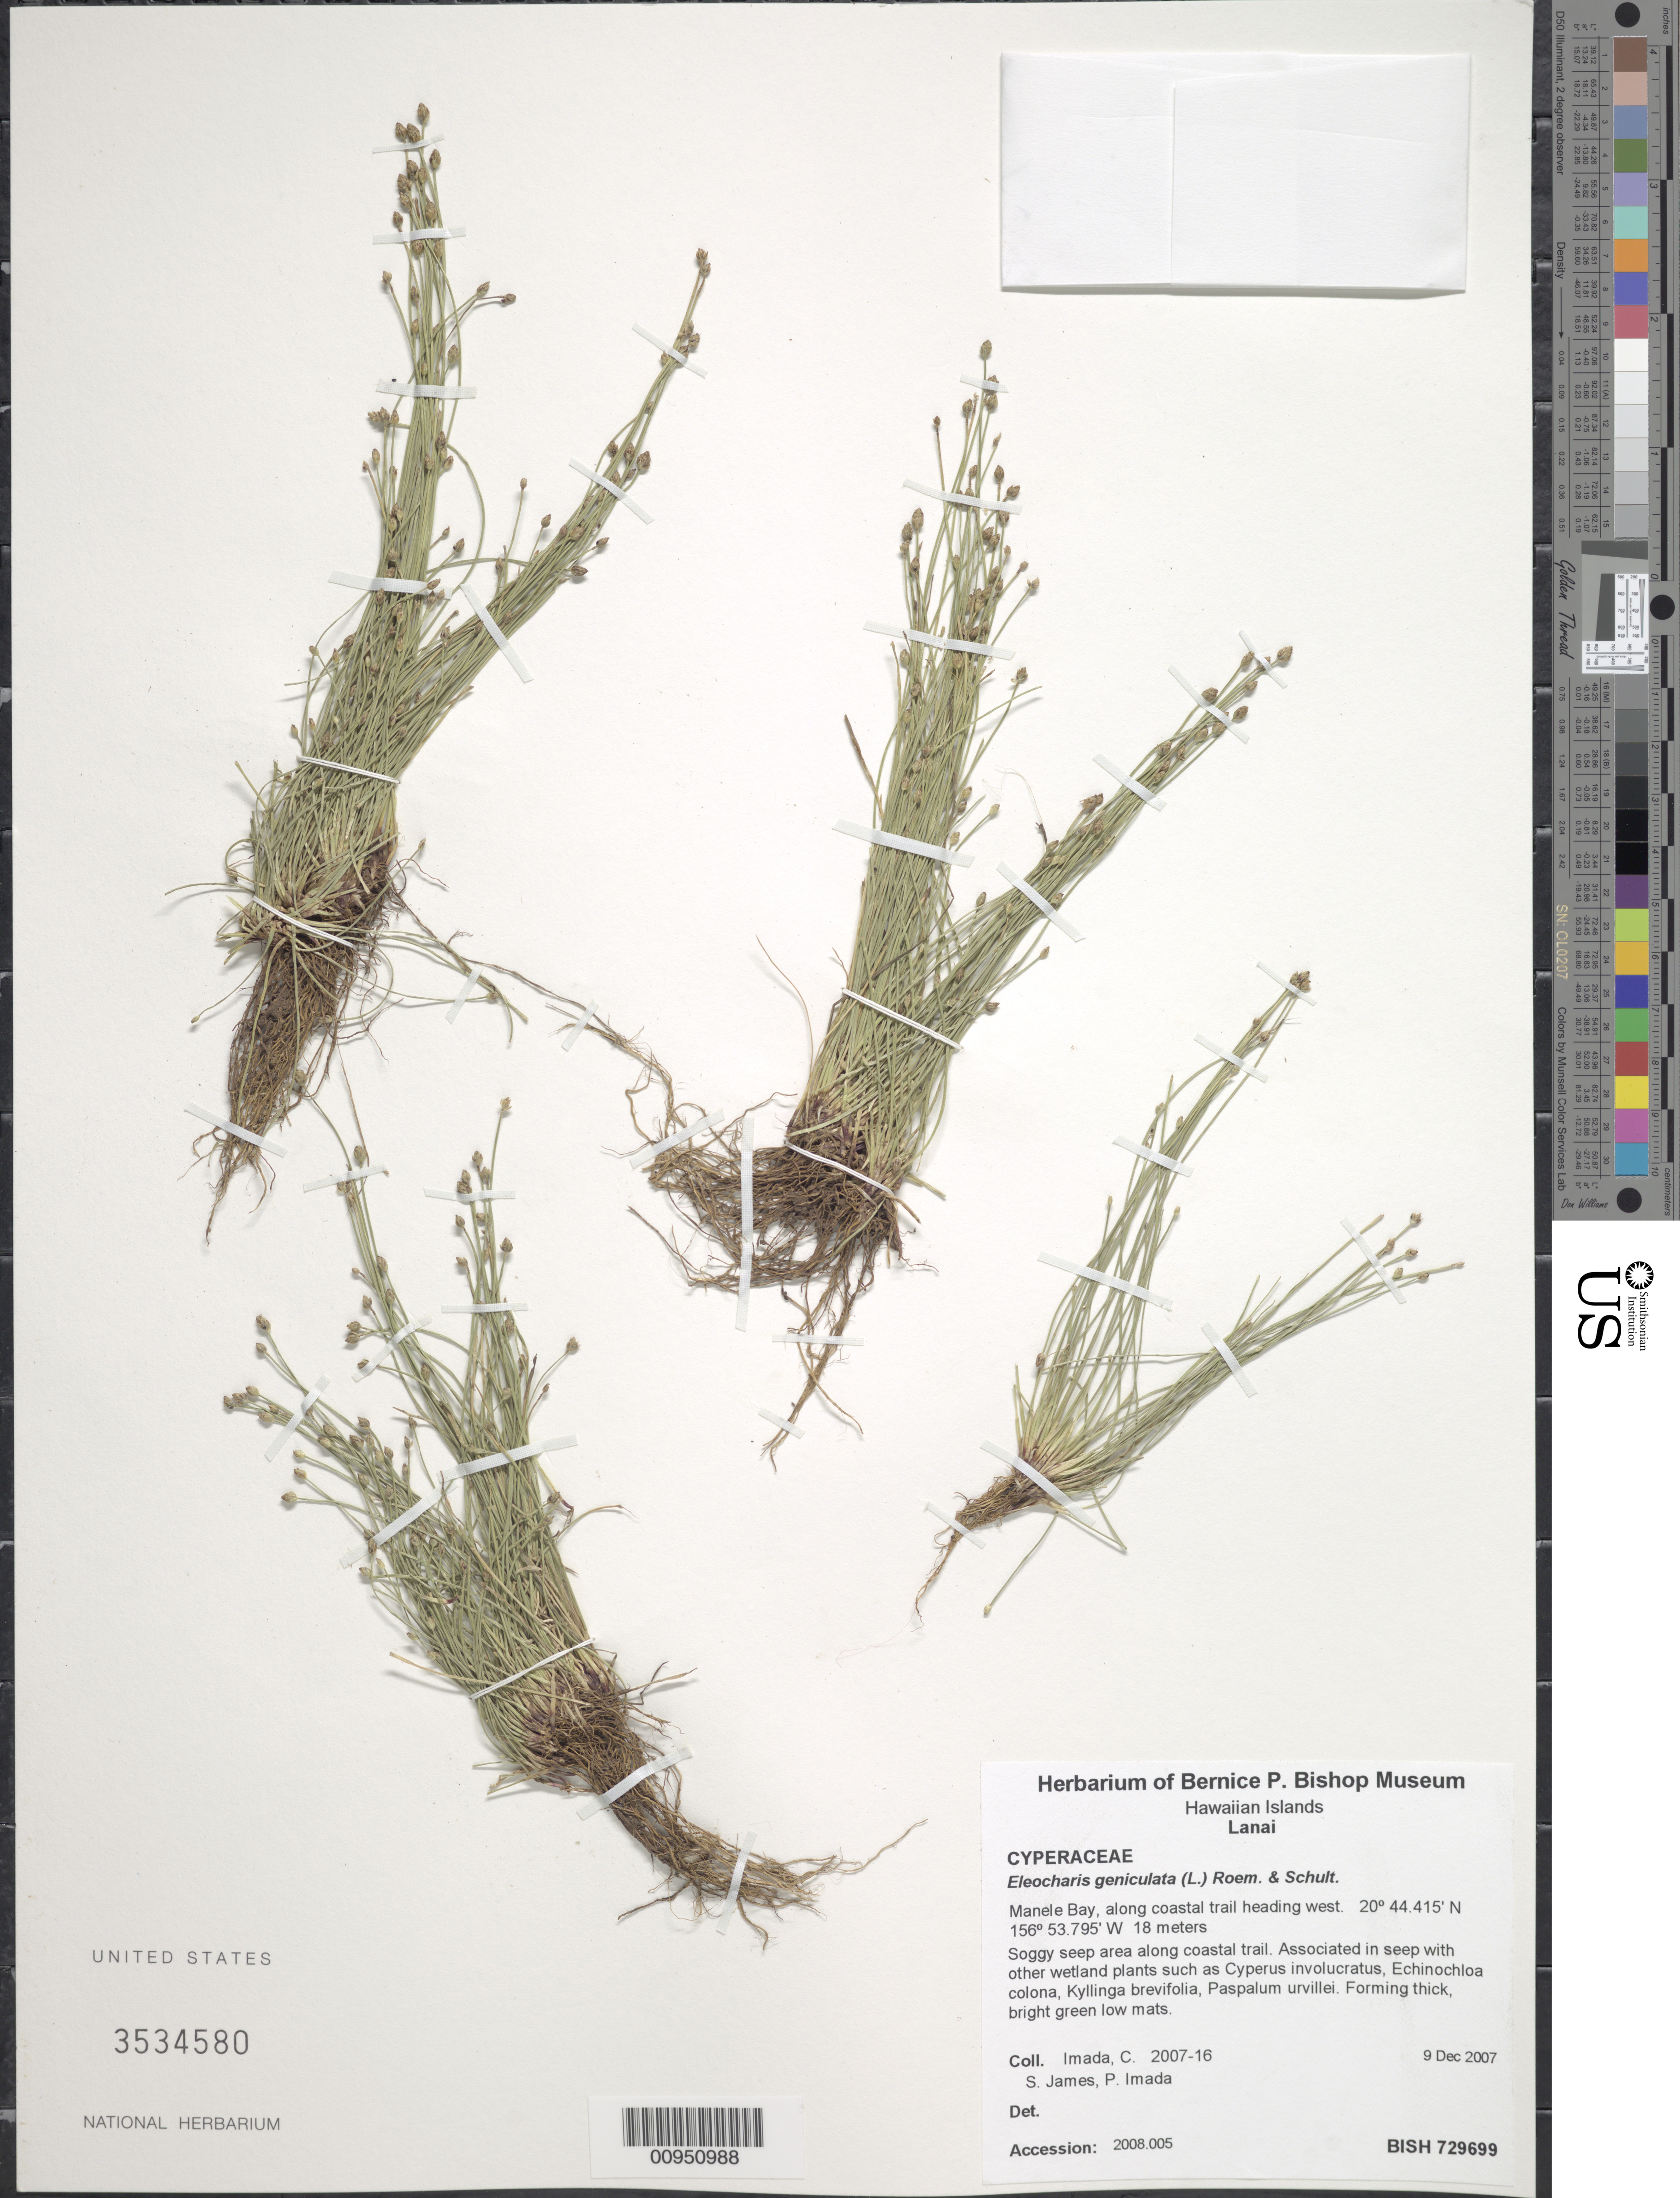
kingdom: Plantae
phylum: Tracheophyta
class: Liliopsida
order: Poales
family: Cyperaceae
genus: Eleocharis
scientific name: Eleocharis geniculata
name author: (L.) Roem. & Schult.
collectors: C. Imada, S. James & P. Imada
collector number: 2007-16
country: United States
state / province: Hawaii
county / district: Maui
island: Lana'i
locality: Manele Bay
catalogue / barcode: US 3534580